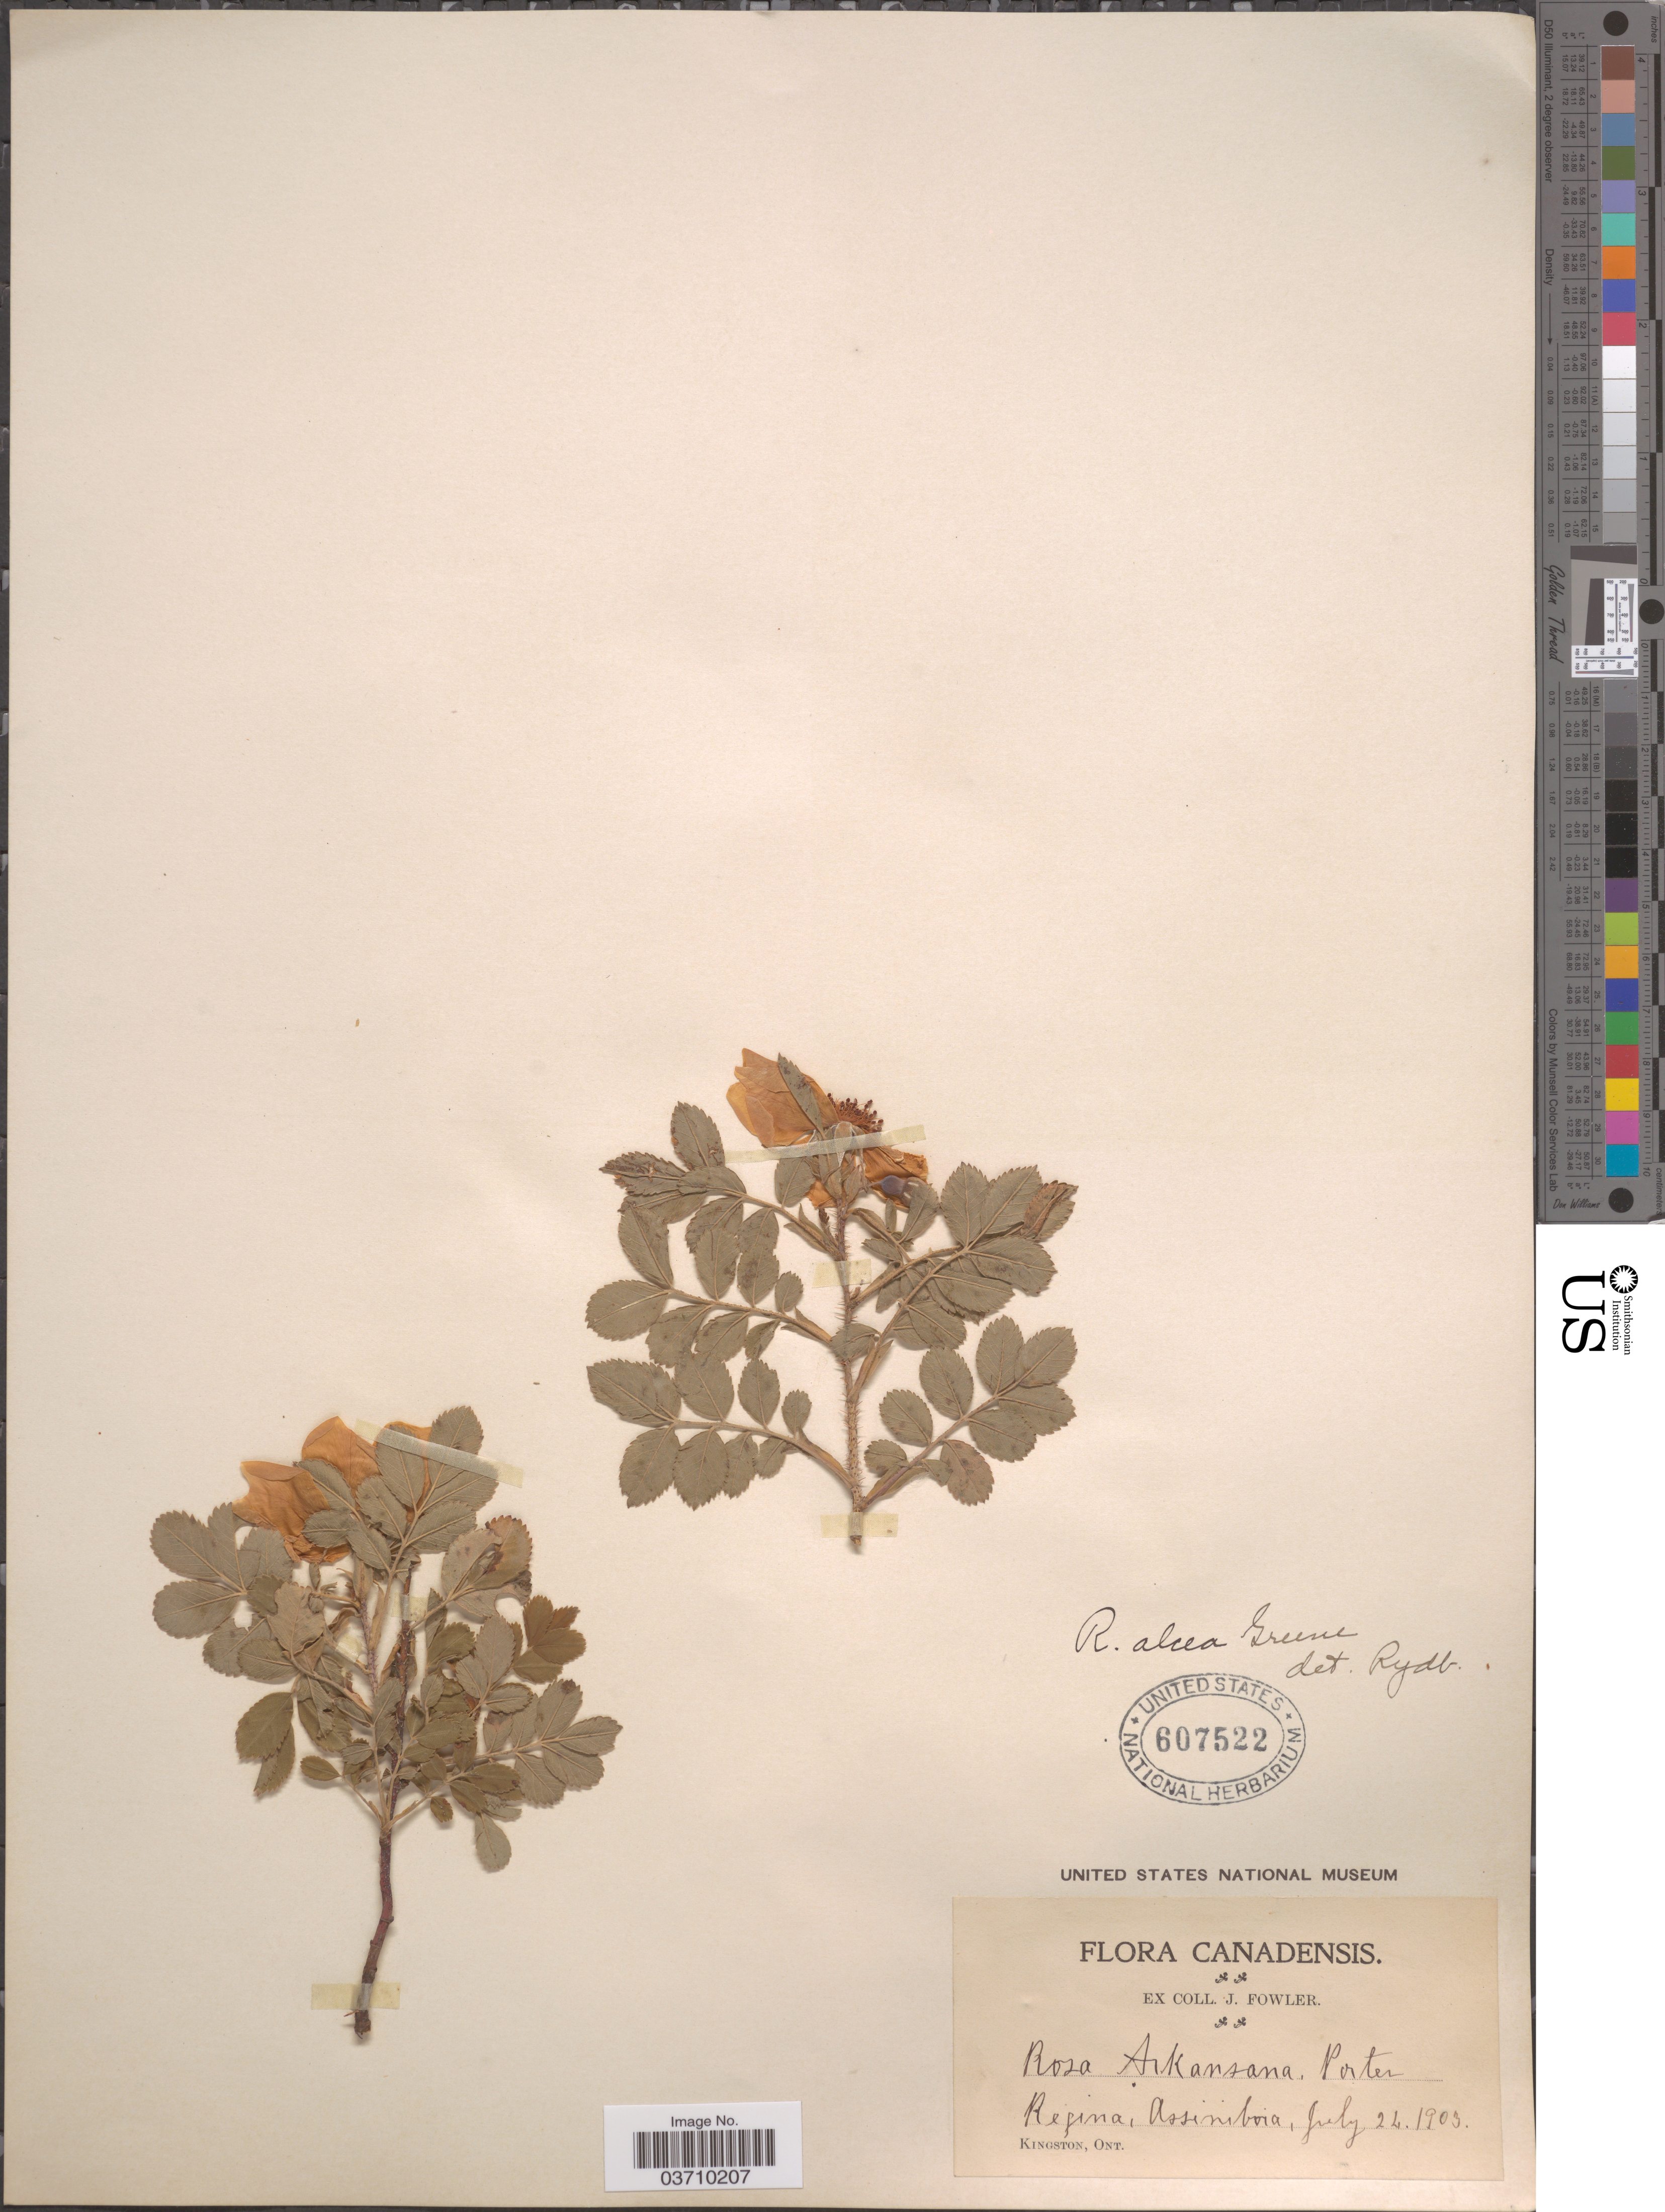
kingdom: Plantae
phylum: Tracheophyta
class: Magnoliopsida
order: Rosales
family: Rosaceae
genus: Rosa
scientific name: Rosa alcea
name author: Greene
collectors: J. Fowler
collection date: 1903-07-24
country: Canada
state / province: Ontario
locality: Regina, Assiniboia. Kingston.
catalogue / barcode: US 607522